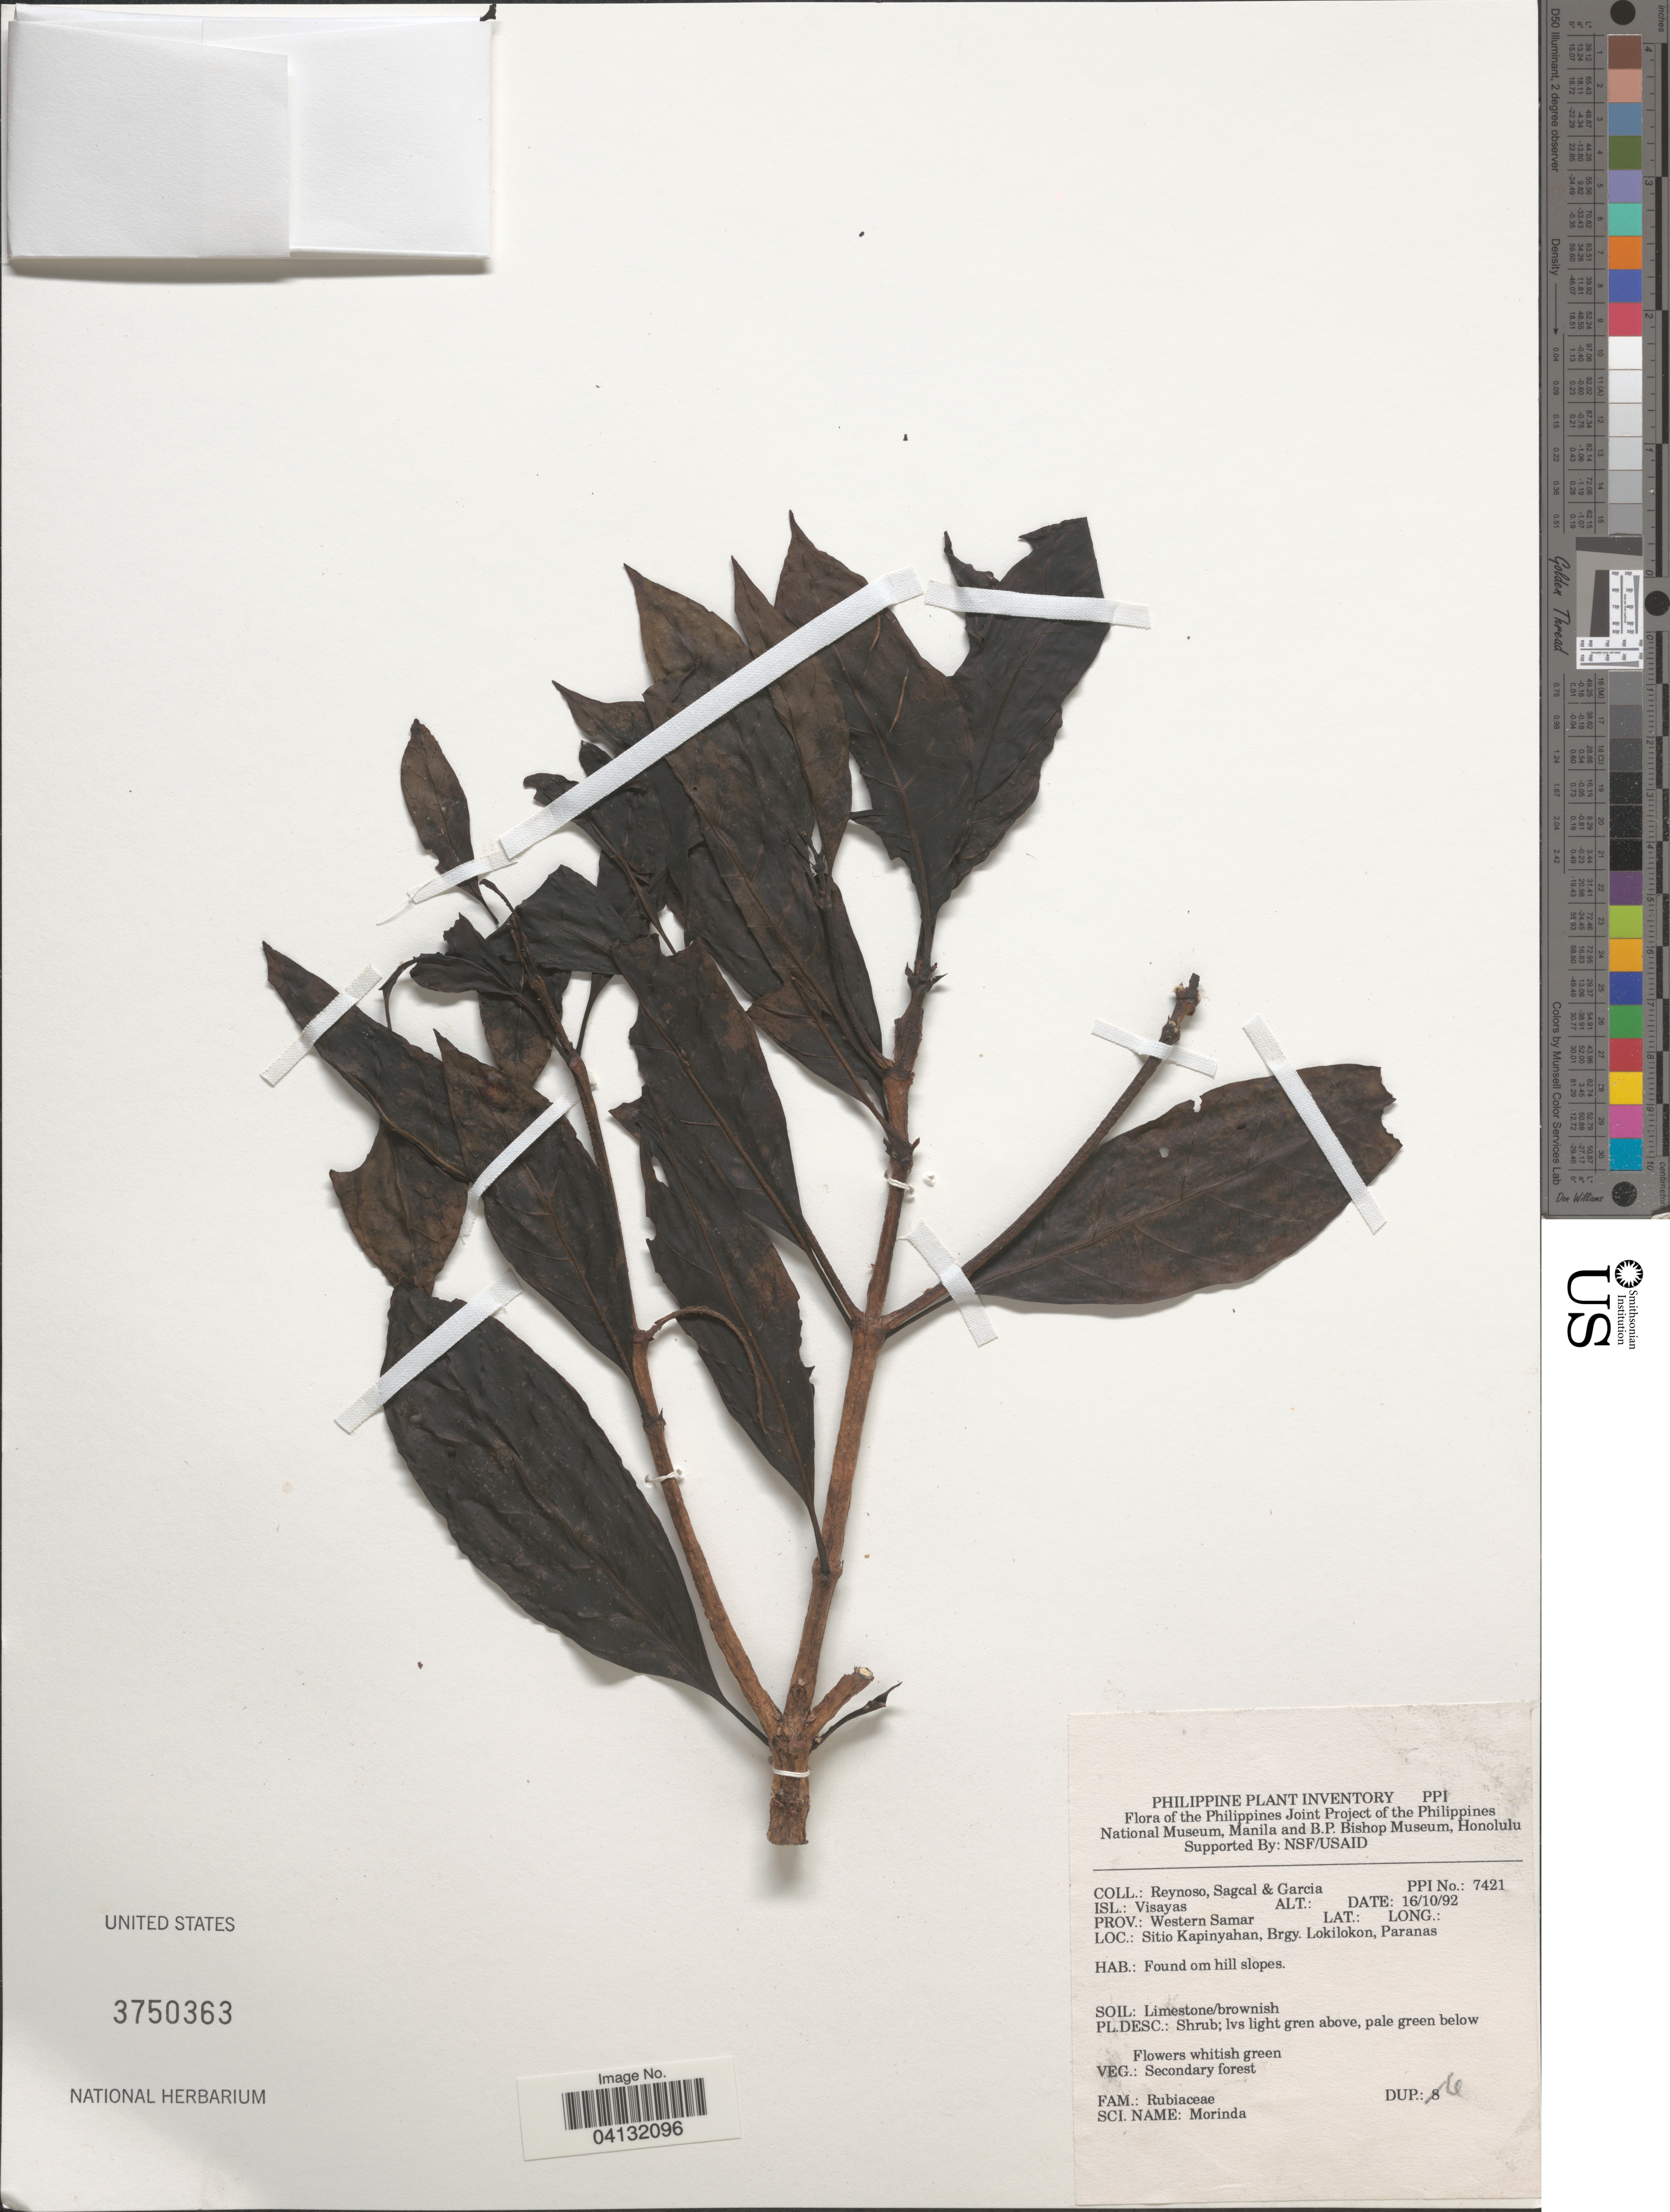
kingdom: Plantae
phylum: Tracheophyta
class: Magnoliopsida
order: Gentianales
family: Rubiaceae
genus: Morinda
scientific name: Morinda sp.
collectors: E. Reynoso, E. Sagcal & H. Garcia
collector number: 7421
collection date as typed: Transcribed d/m/y: 16/10/92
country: Philippines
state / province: Eastern Visayas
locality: Isl.: Visayas. Prov.: Western Samar. Sitio Kapinyahan, Brgy. Lokilokon, Paranas.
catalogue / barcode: US 3750363